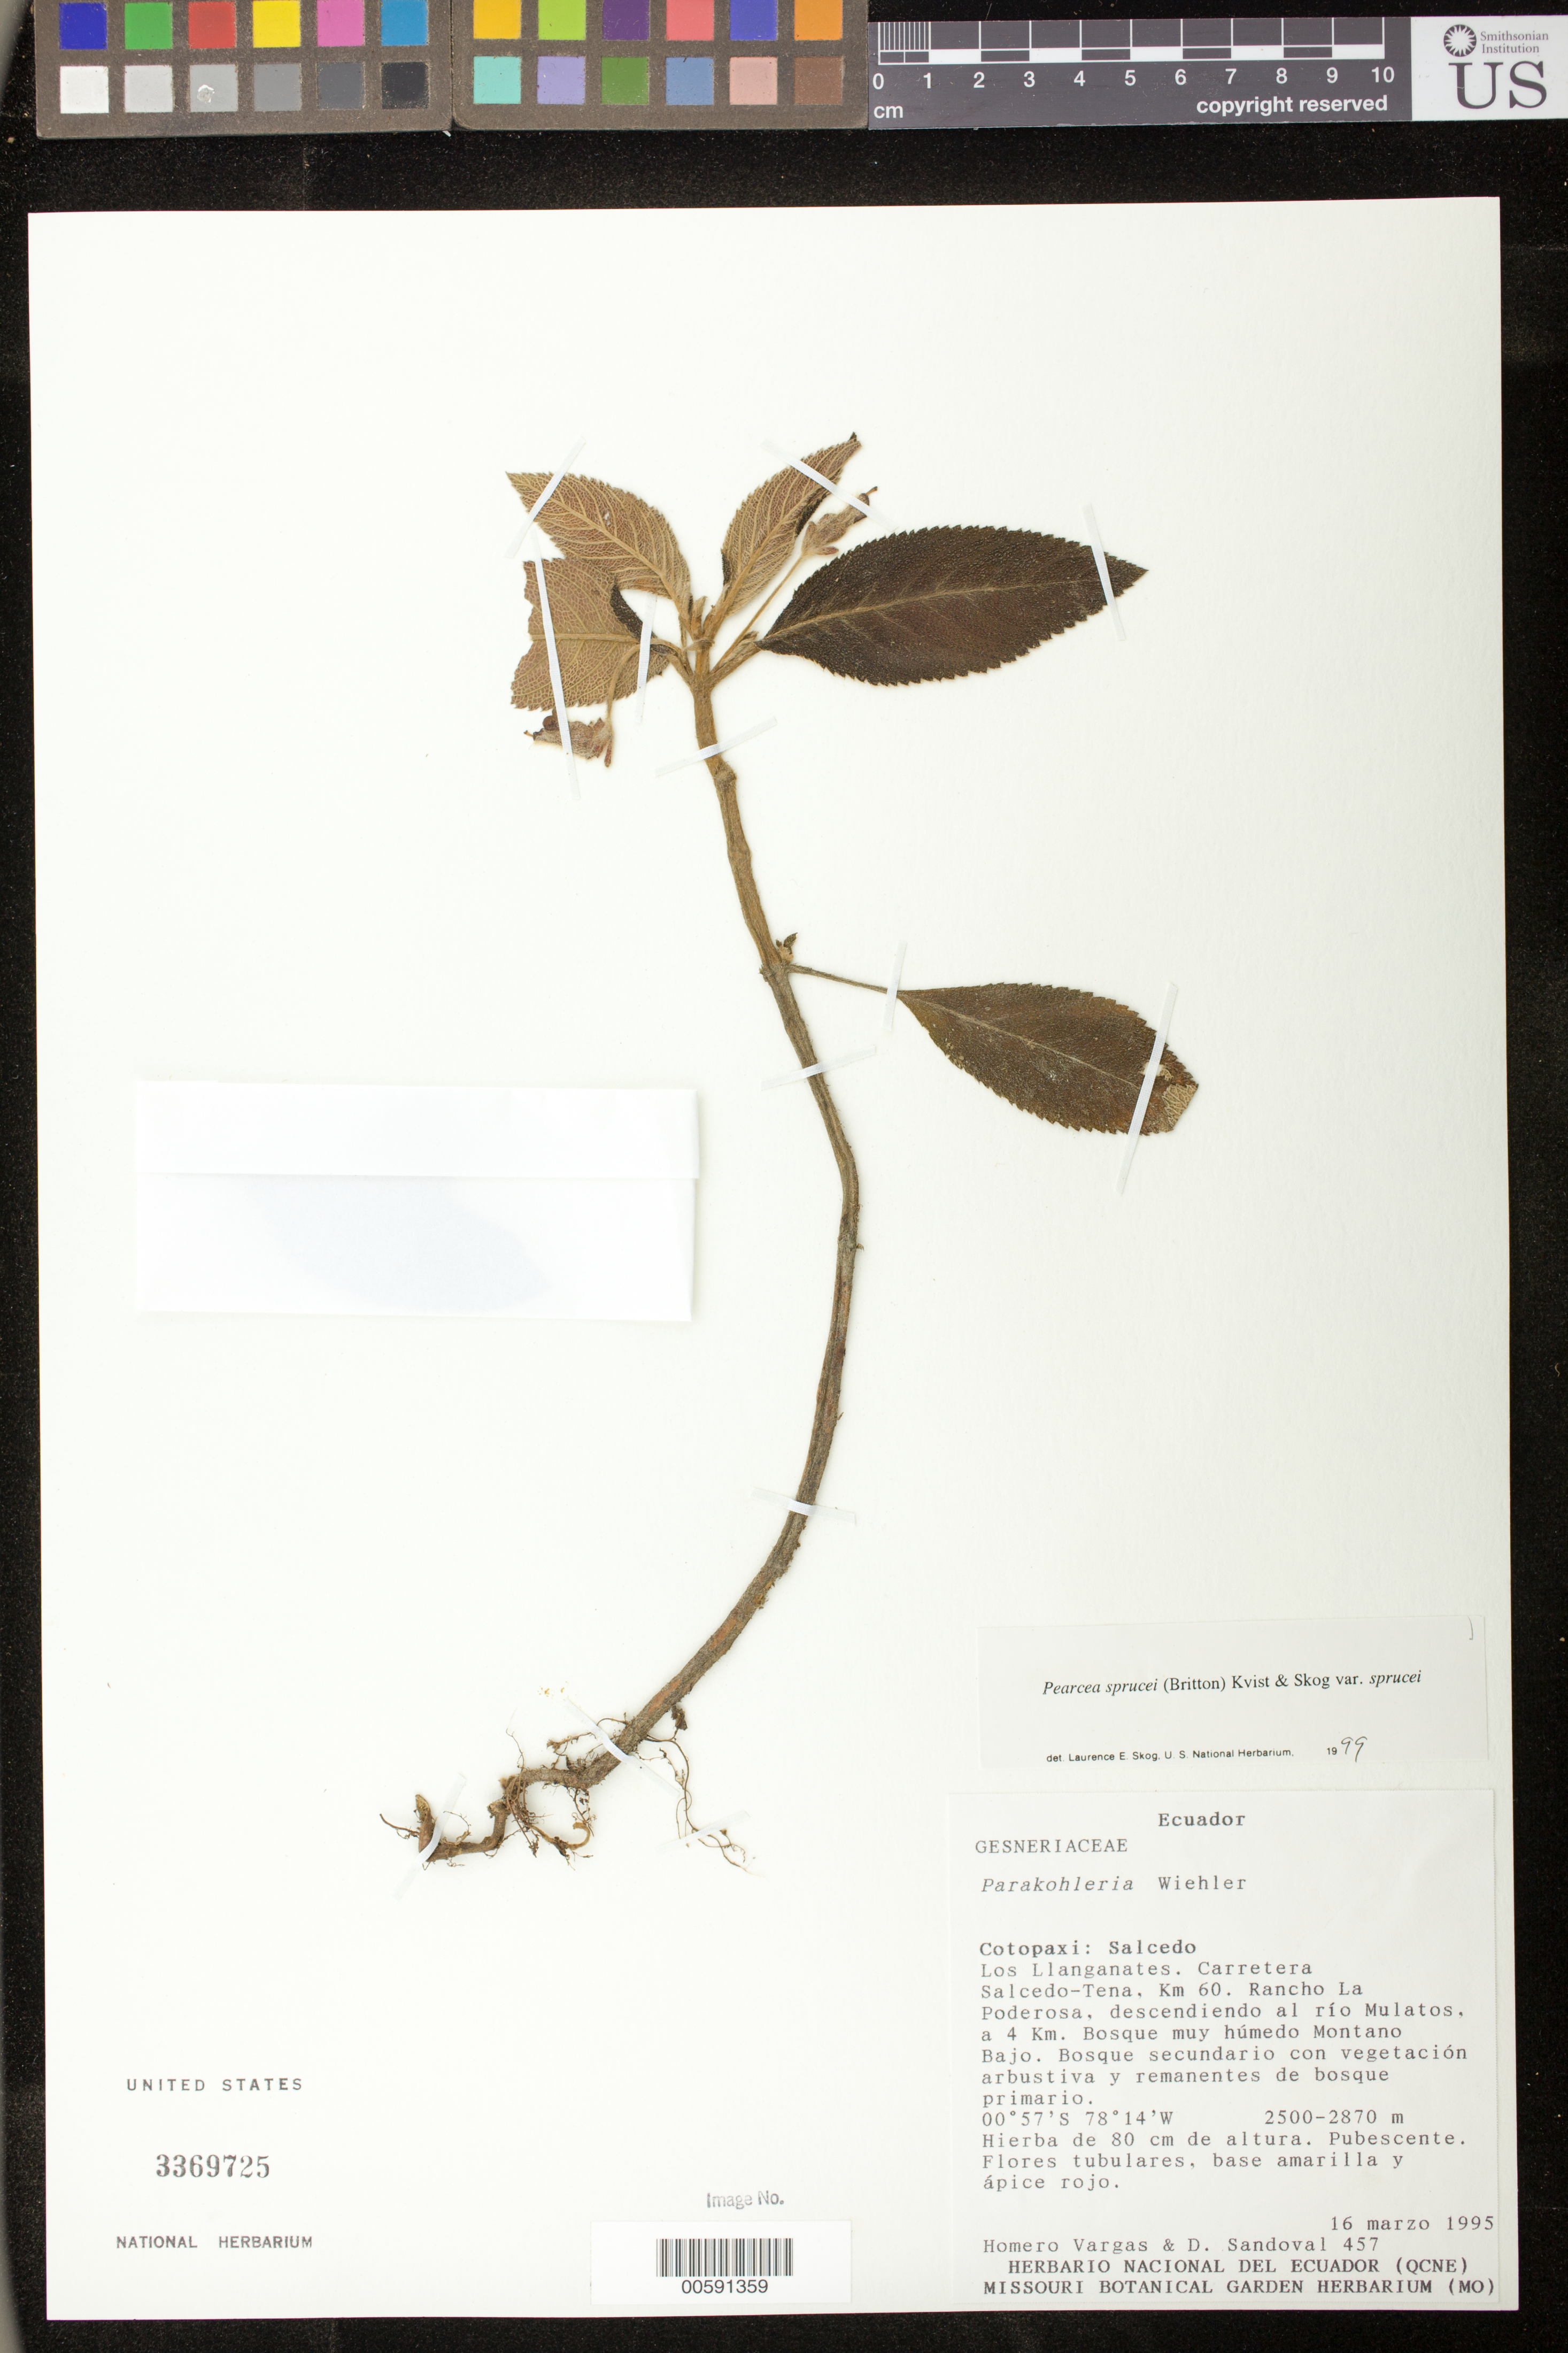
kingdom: Plantae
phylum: Tracheophyta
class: Magnoliopsida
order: Lamiales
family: Gesneriaceae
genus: Pearcea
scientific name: Pearcea sprucei var. sprucei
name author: (Britton ex Rusby) L.P. Kvist & L.E. Skog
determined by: Skog, Laurence E.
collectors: H. Vargas & D. Sandoval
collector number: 457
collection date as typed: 16 Mar 1995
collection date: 1995-03-16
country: Ecuador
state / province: Cotopaxi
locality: Salcedo. Los Llanganates, Carretera Salcedo-Tena, km 60; Rancho La Poderosa, descendiendo al río Mulatos, a 4 km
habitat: Bosque muy húmedo montano bajo; bosque secundario con vegetación arbustiva y remanentes de bosque primario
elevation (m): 2500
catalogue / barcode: US 3369725